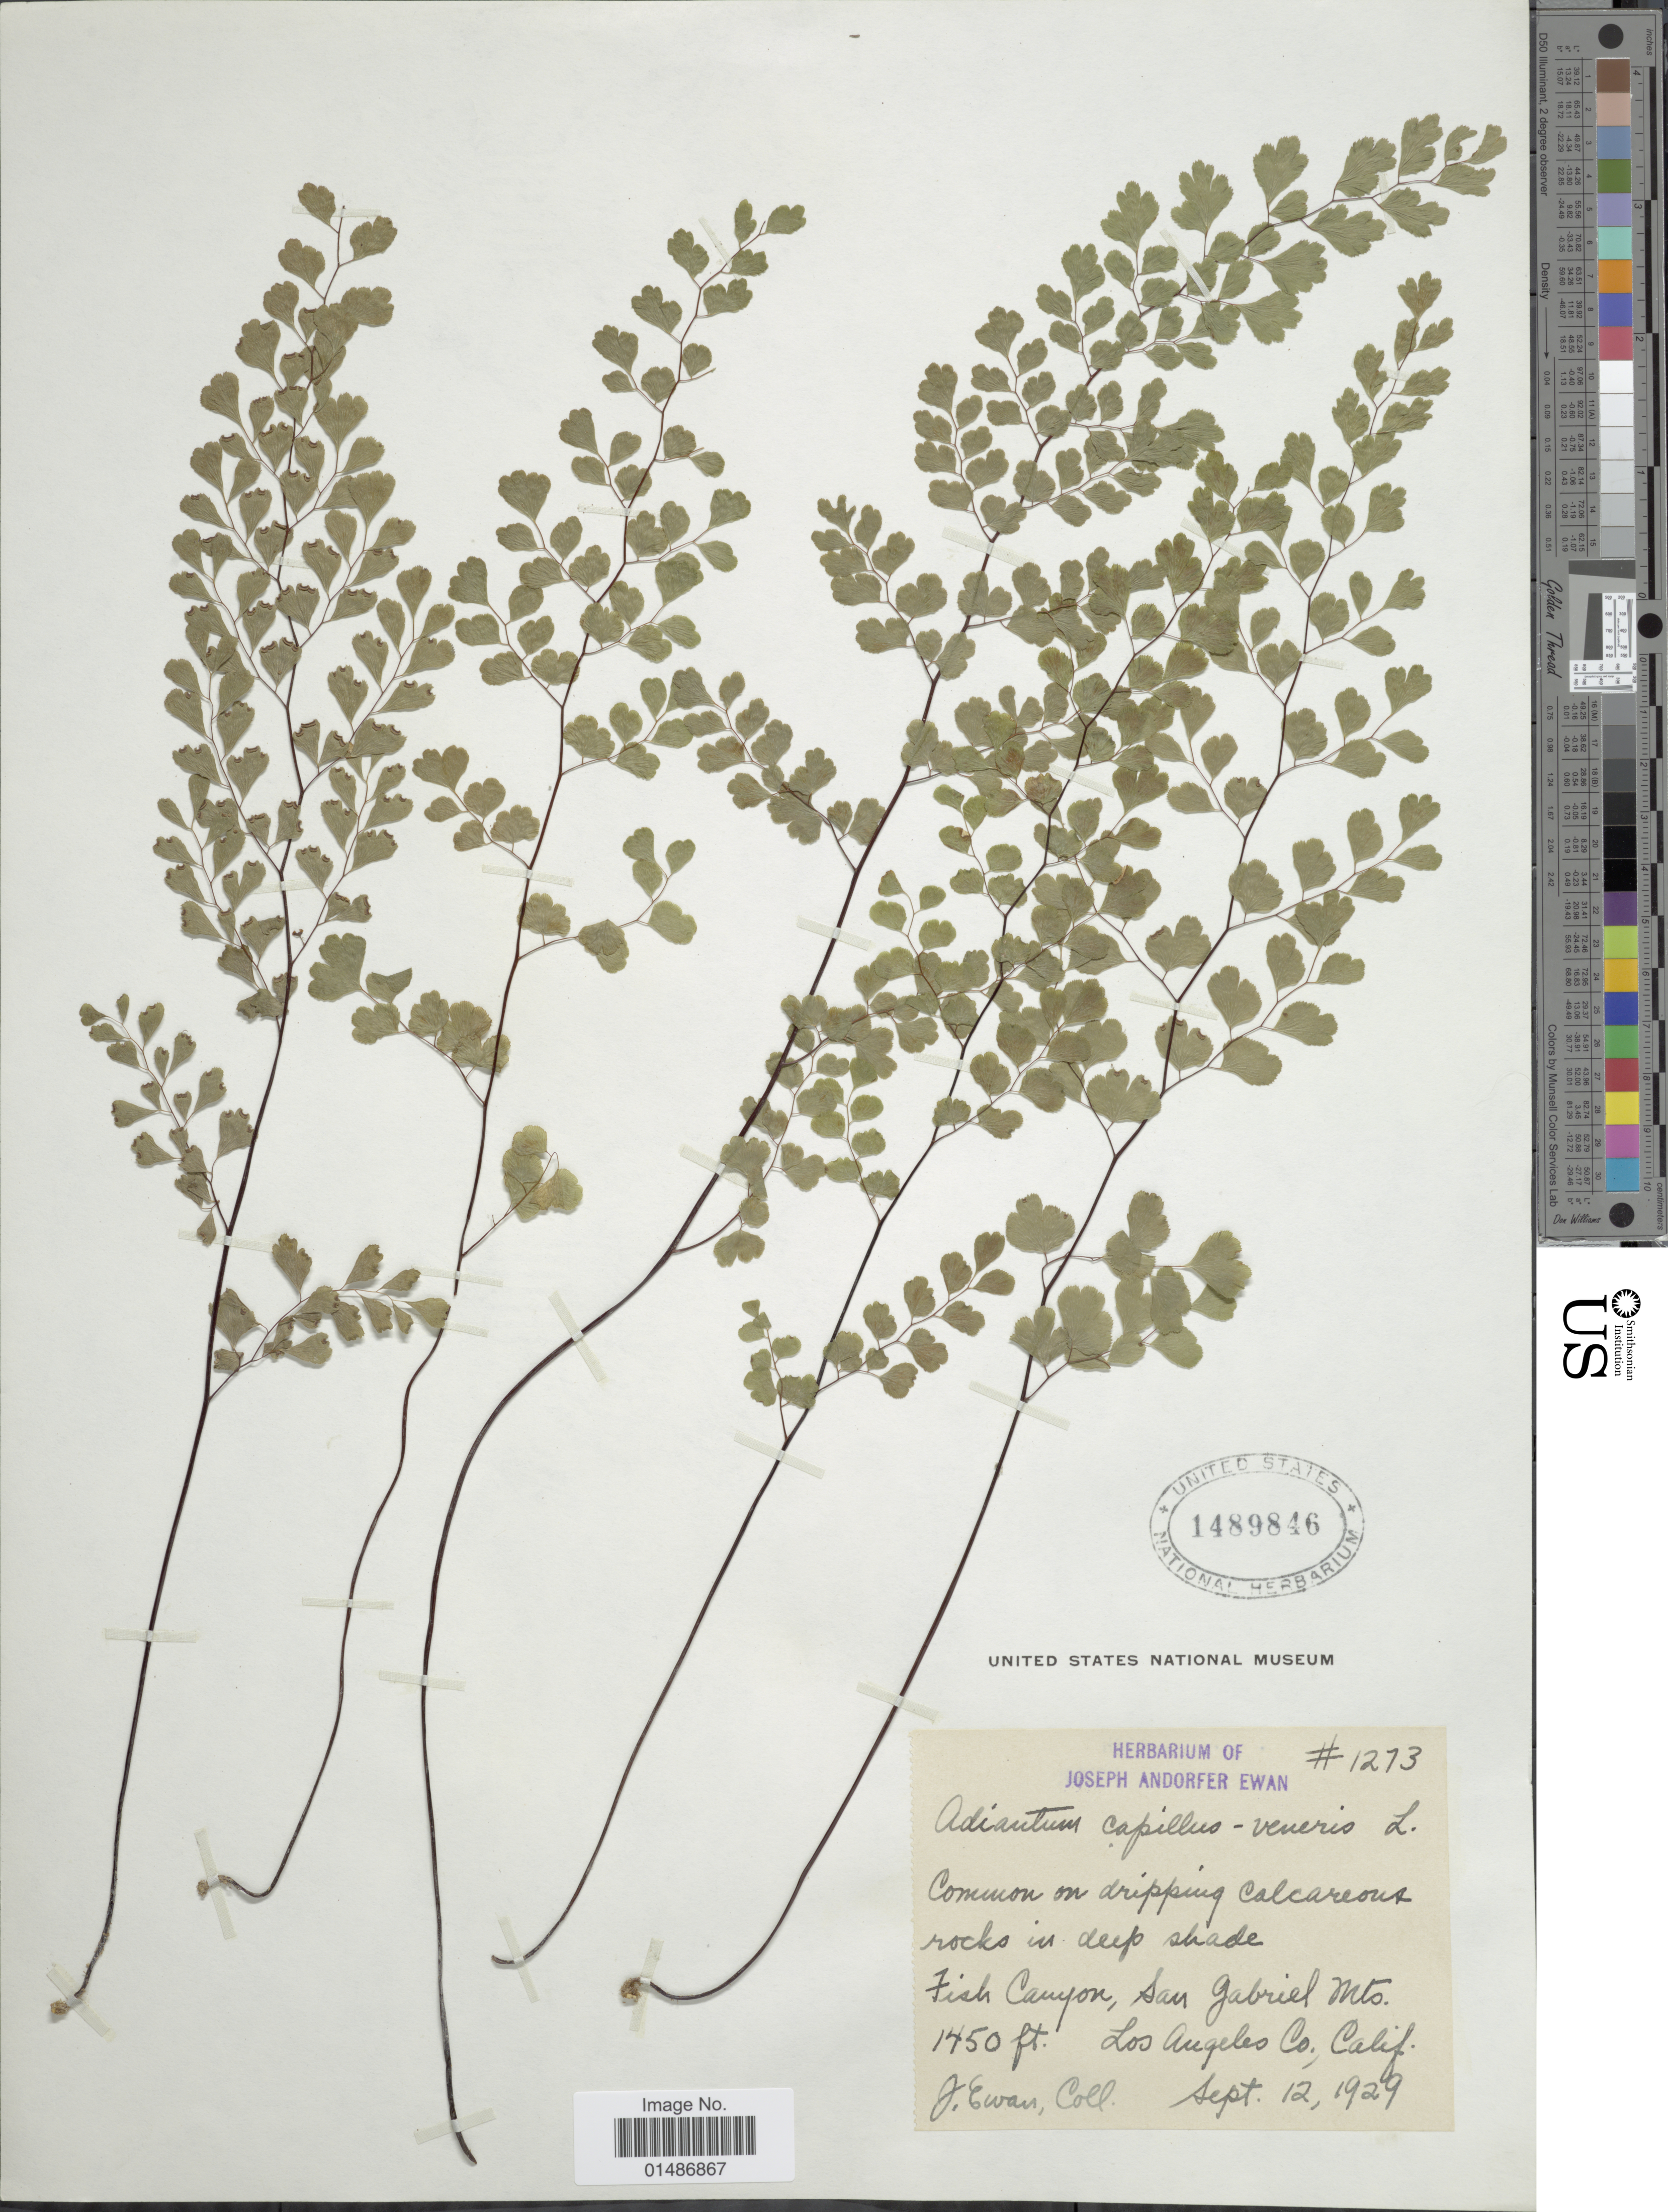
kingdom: Plantae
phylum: Tracheophyta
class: Polypodiopsida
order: Polypodiales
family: Pteridaceae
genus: Adiantum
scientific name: Adiantum capillus-veneris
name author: L.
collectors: J. A. Ewan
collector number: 1273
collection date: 1929-09-12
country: United States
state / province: California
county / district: Los Angeles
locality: Fish Canyon, San Gabriel Mts. Los Angeles Co.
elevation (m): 442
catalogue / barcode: US 1489846